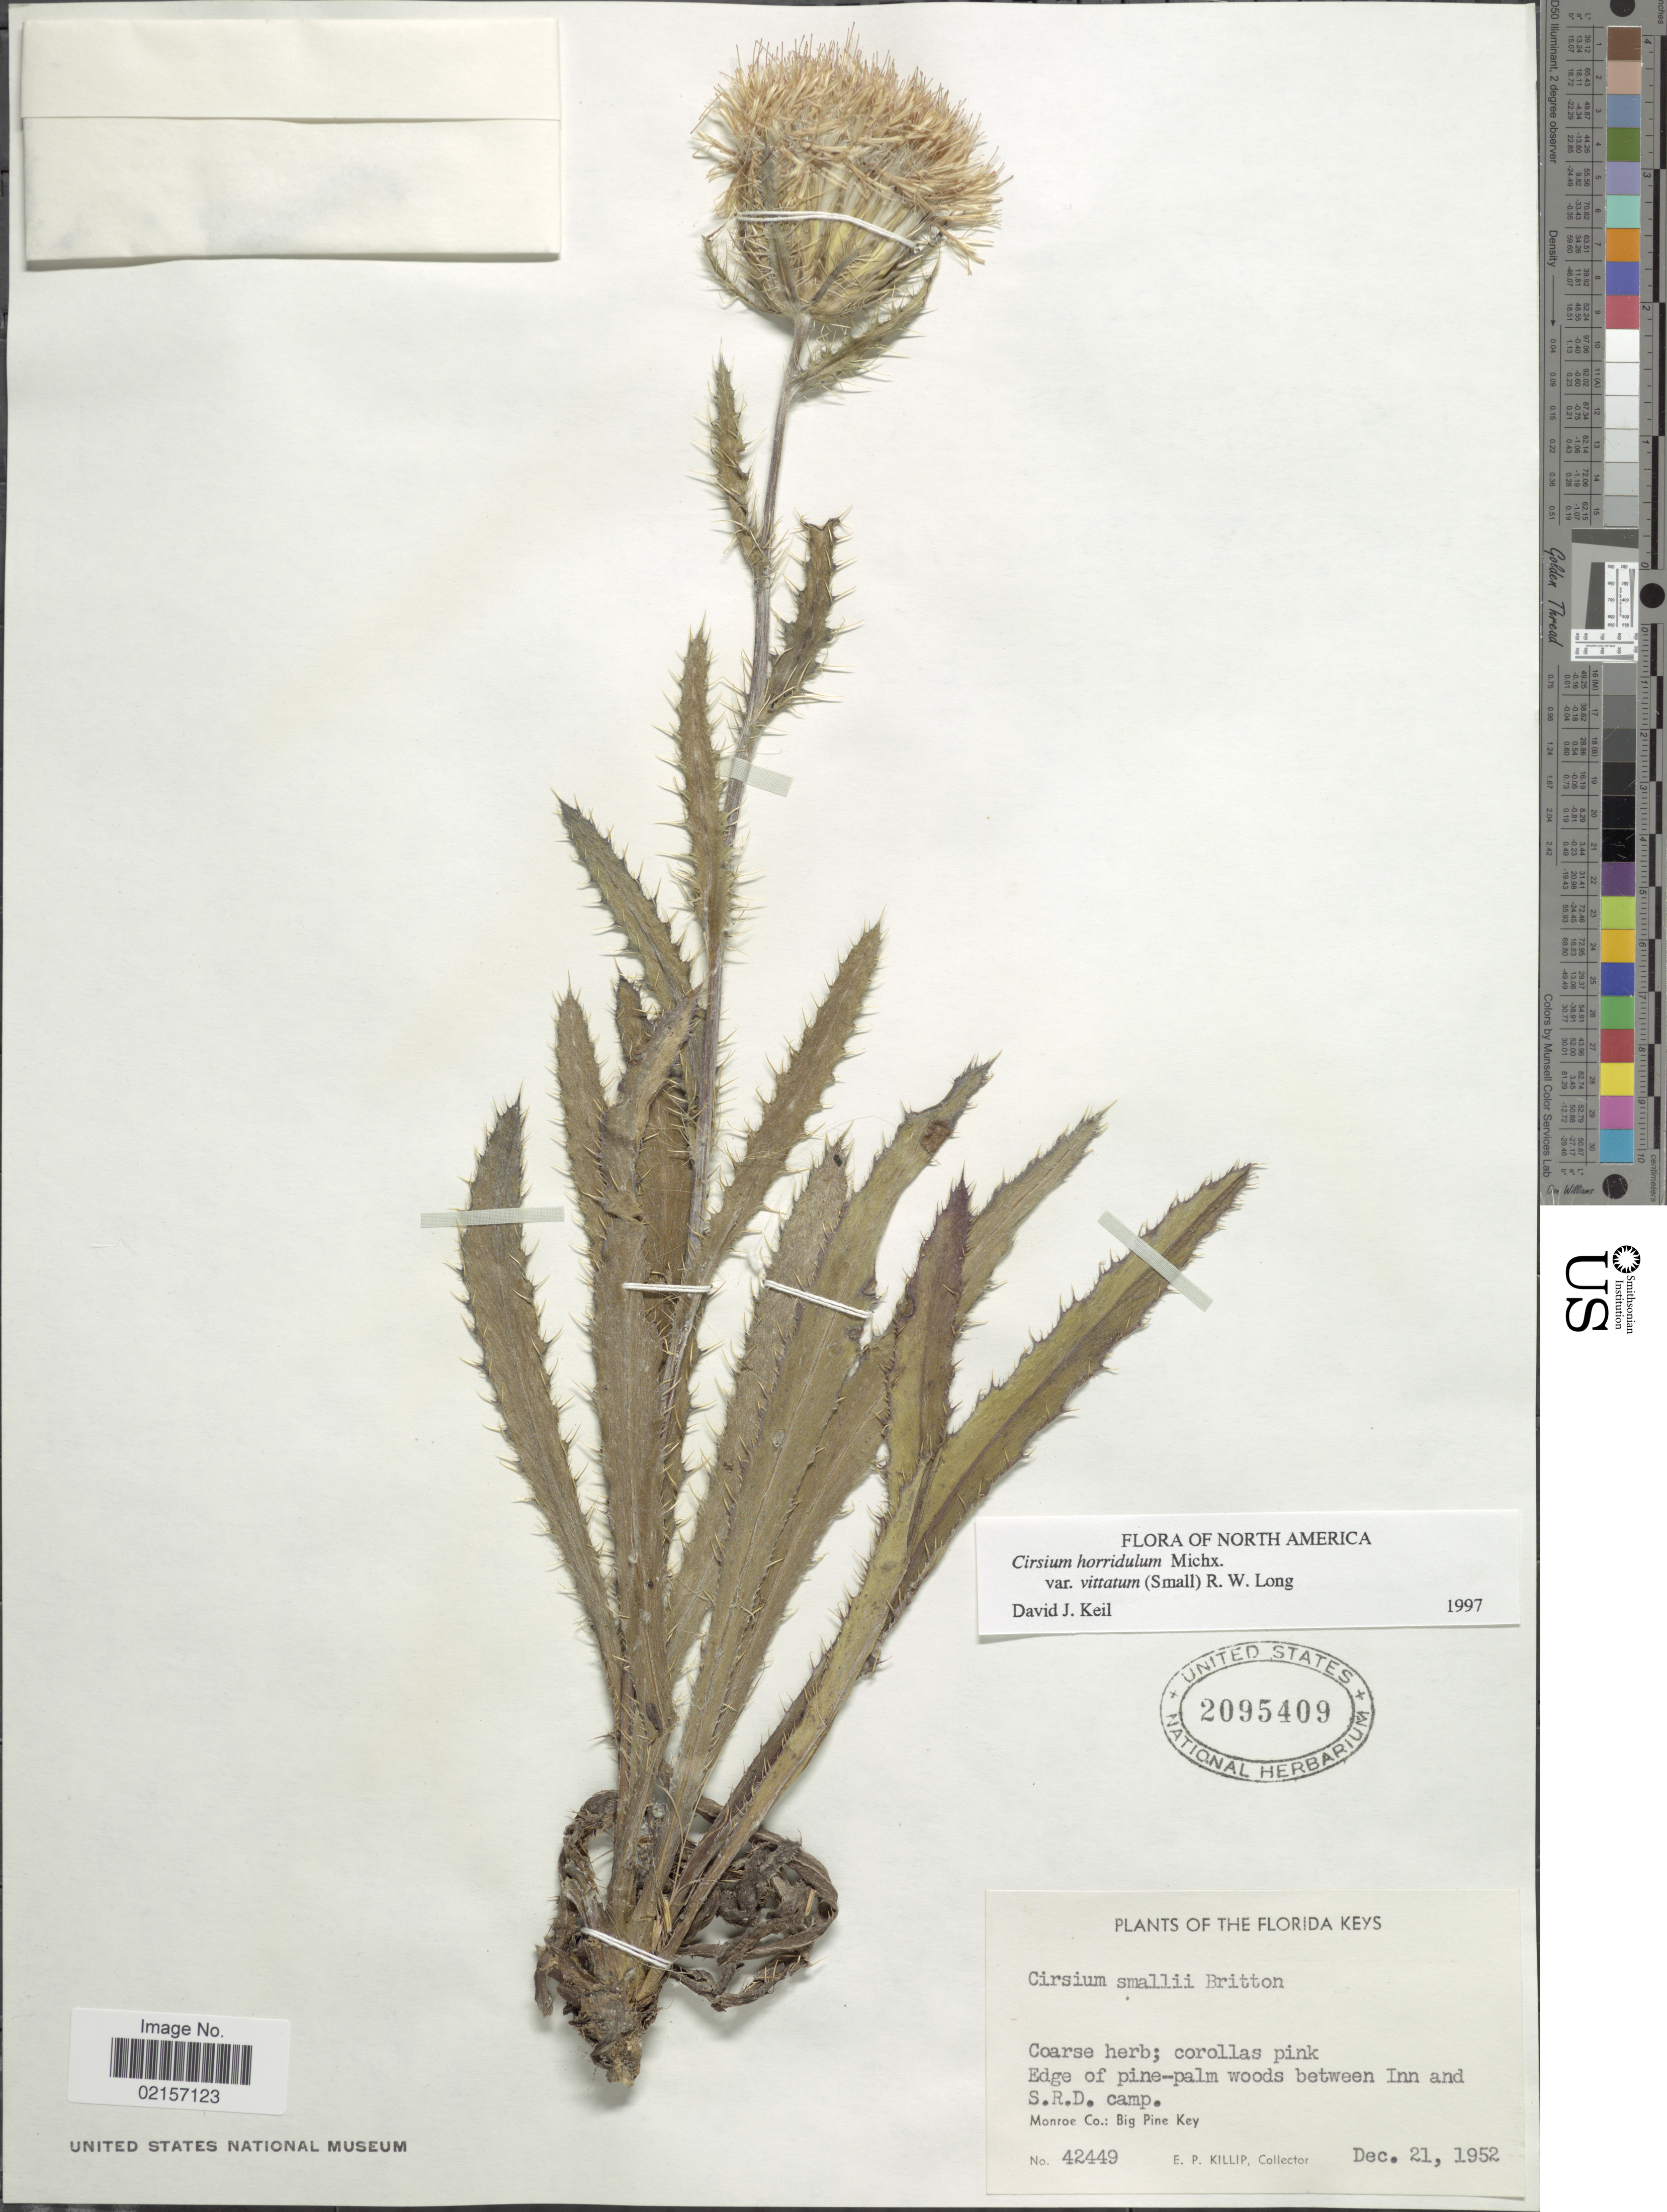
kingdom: Plantae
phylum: Tracheophyta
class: Magnoliopsida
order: Asterales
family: Asteraceae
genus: Cirsium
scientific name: Cirsium horridulum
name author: Michx.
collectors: E. P. Killip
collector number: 42449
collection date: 1952-12-21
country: United States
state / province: Florida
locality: Florida Keys, Coarse herb; edge of pine-palm woods between Inn and S.R.D. camp, Monroe Co.: Big Pine Key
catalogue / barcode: US 2095409